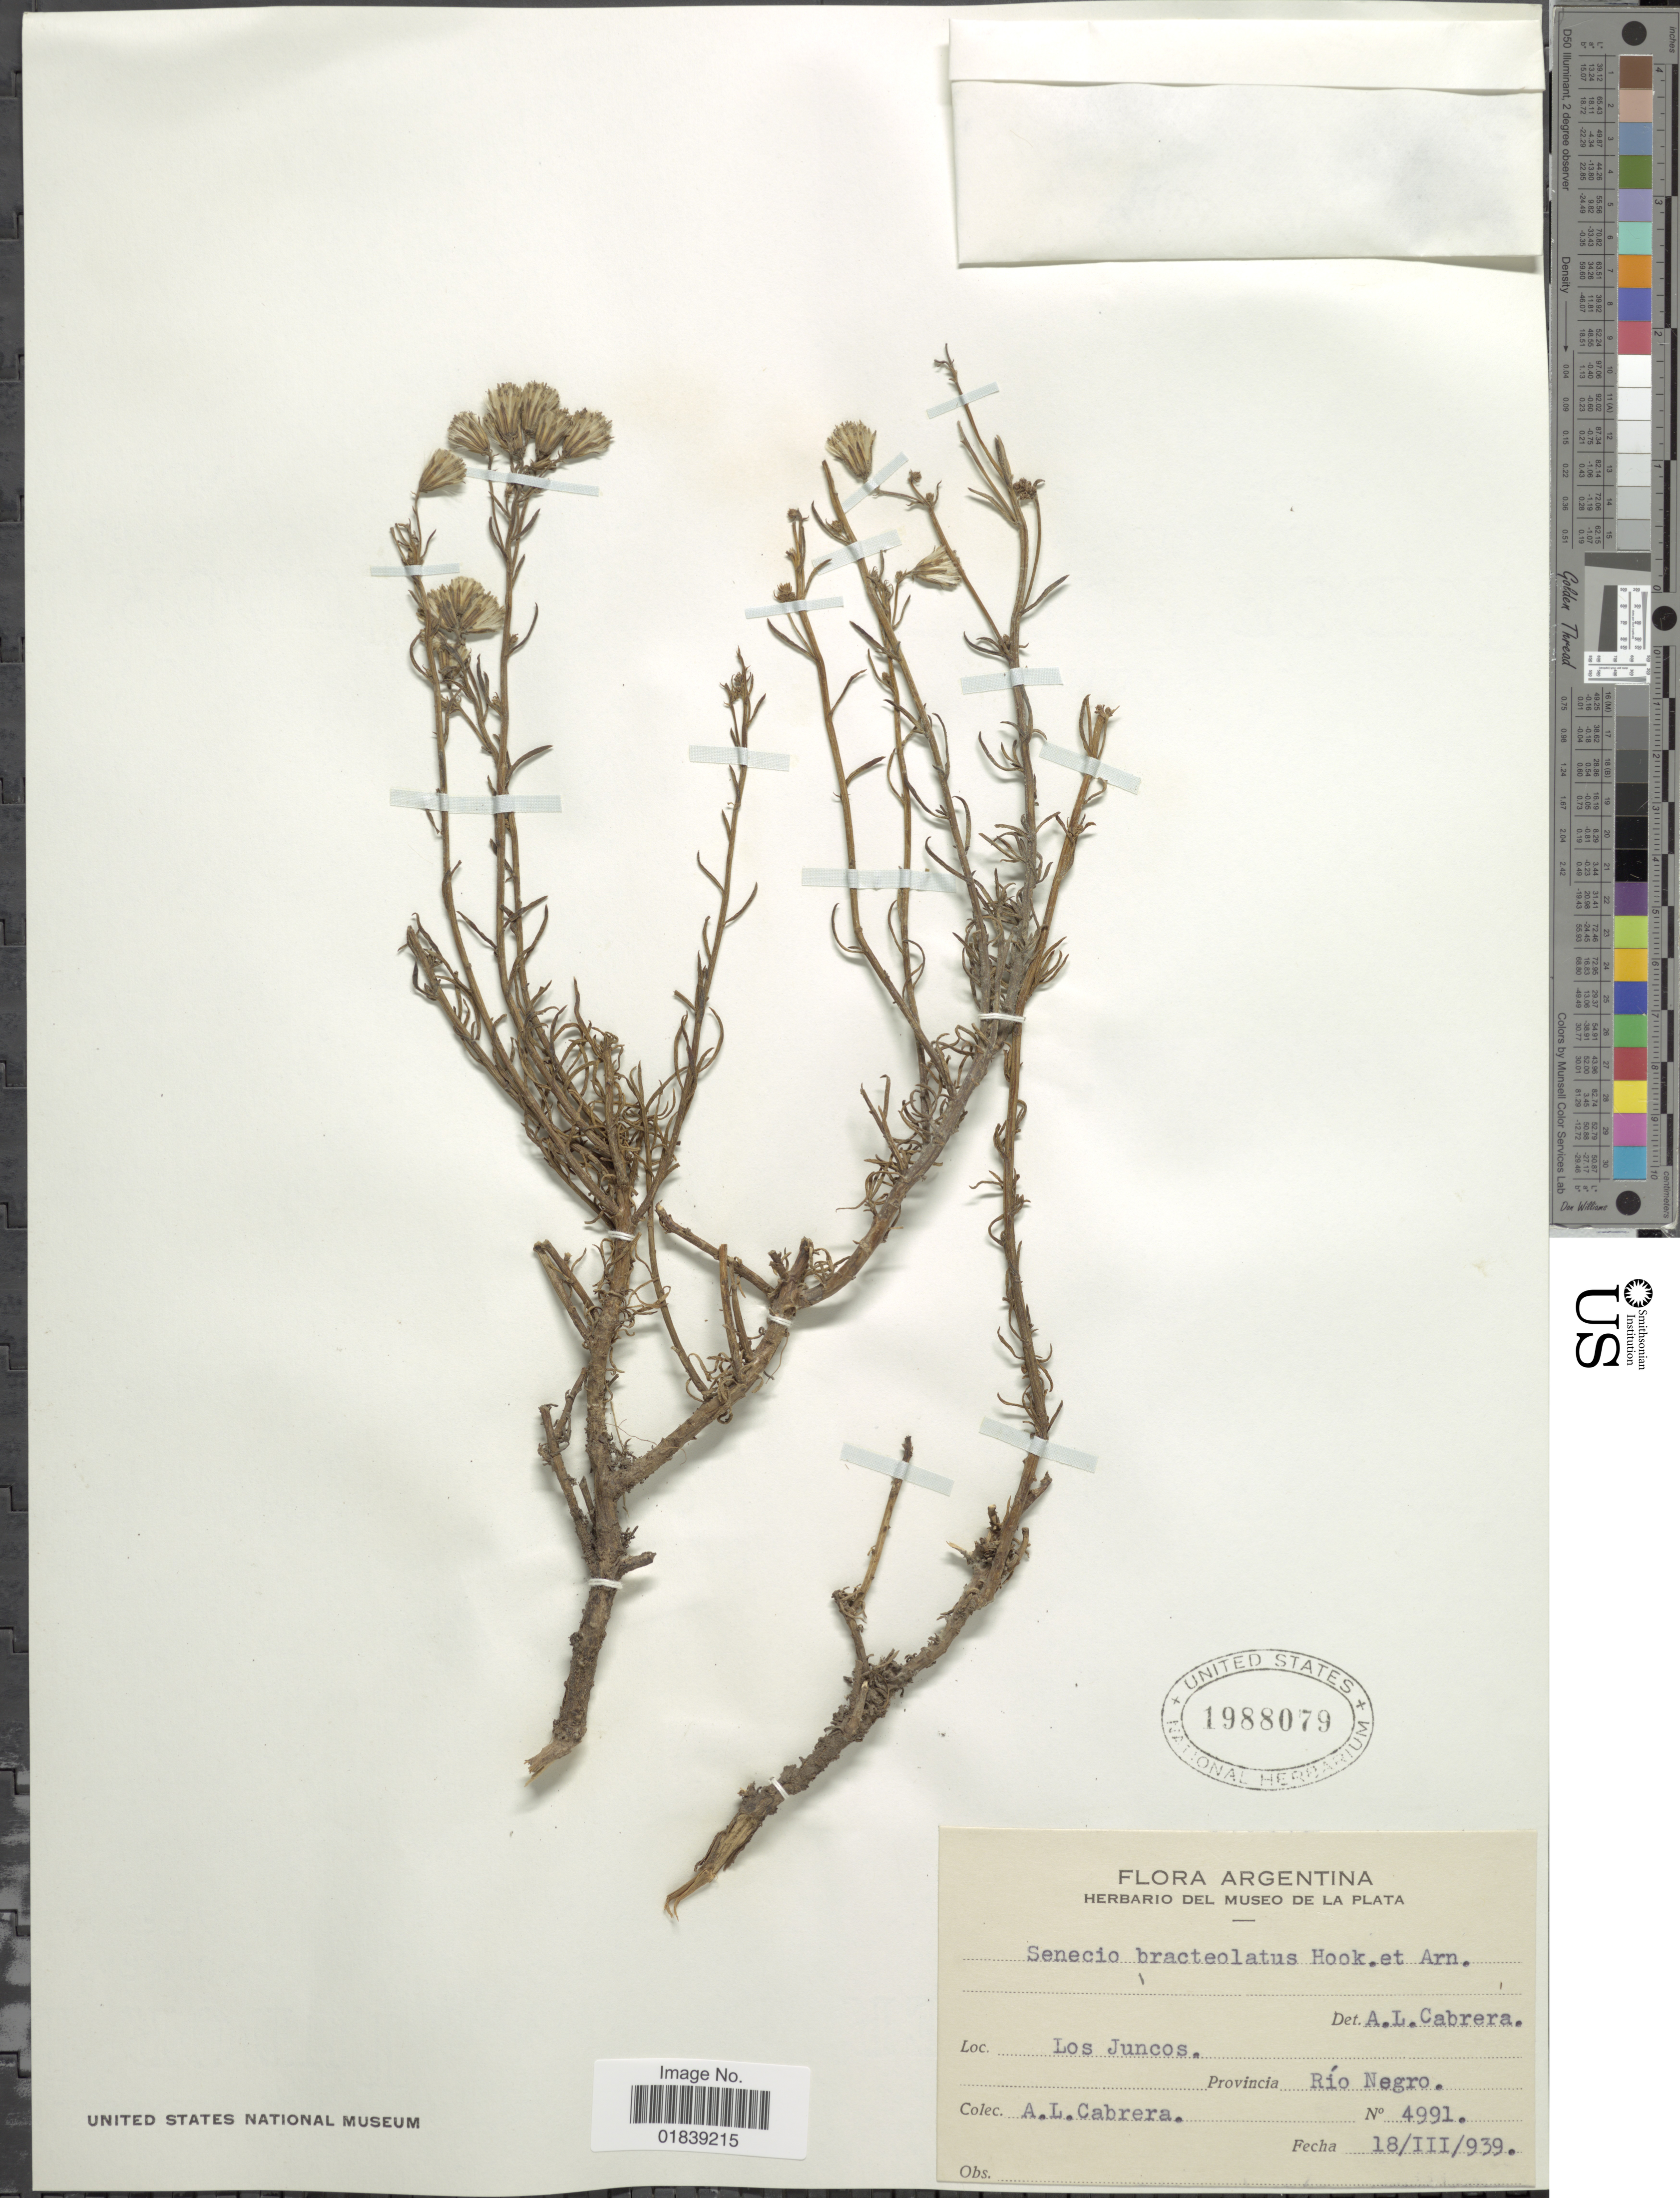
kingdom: Plantae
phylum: Tracheophyta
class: Magnoliopsida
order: Asterales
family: Asteraceae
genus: Senecio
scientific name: Senecio bracteolatus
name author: Hook. & Arn.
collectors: A. L. Cabrera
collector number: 4991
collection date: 1939-03-19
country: Argentina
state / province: Rio Negro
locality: Los Juncos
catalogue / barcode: US 1988079